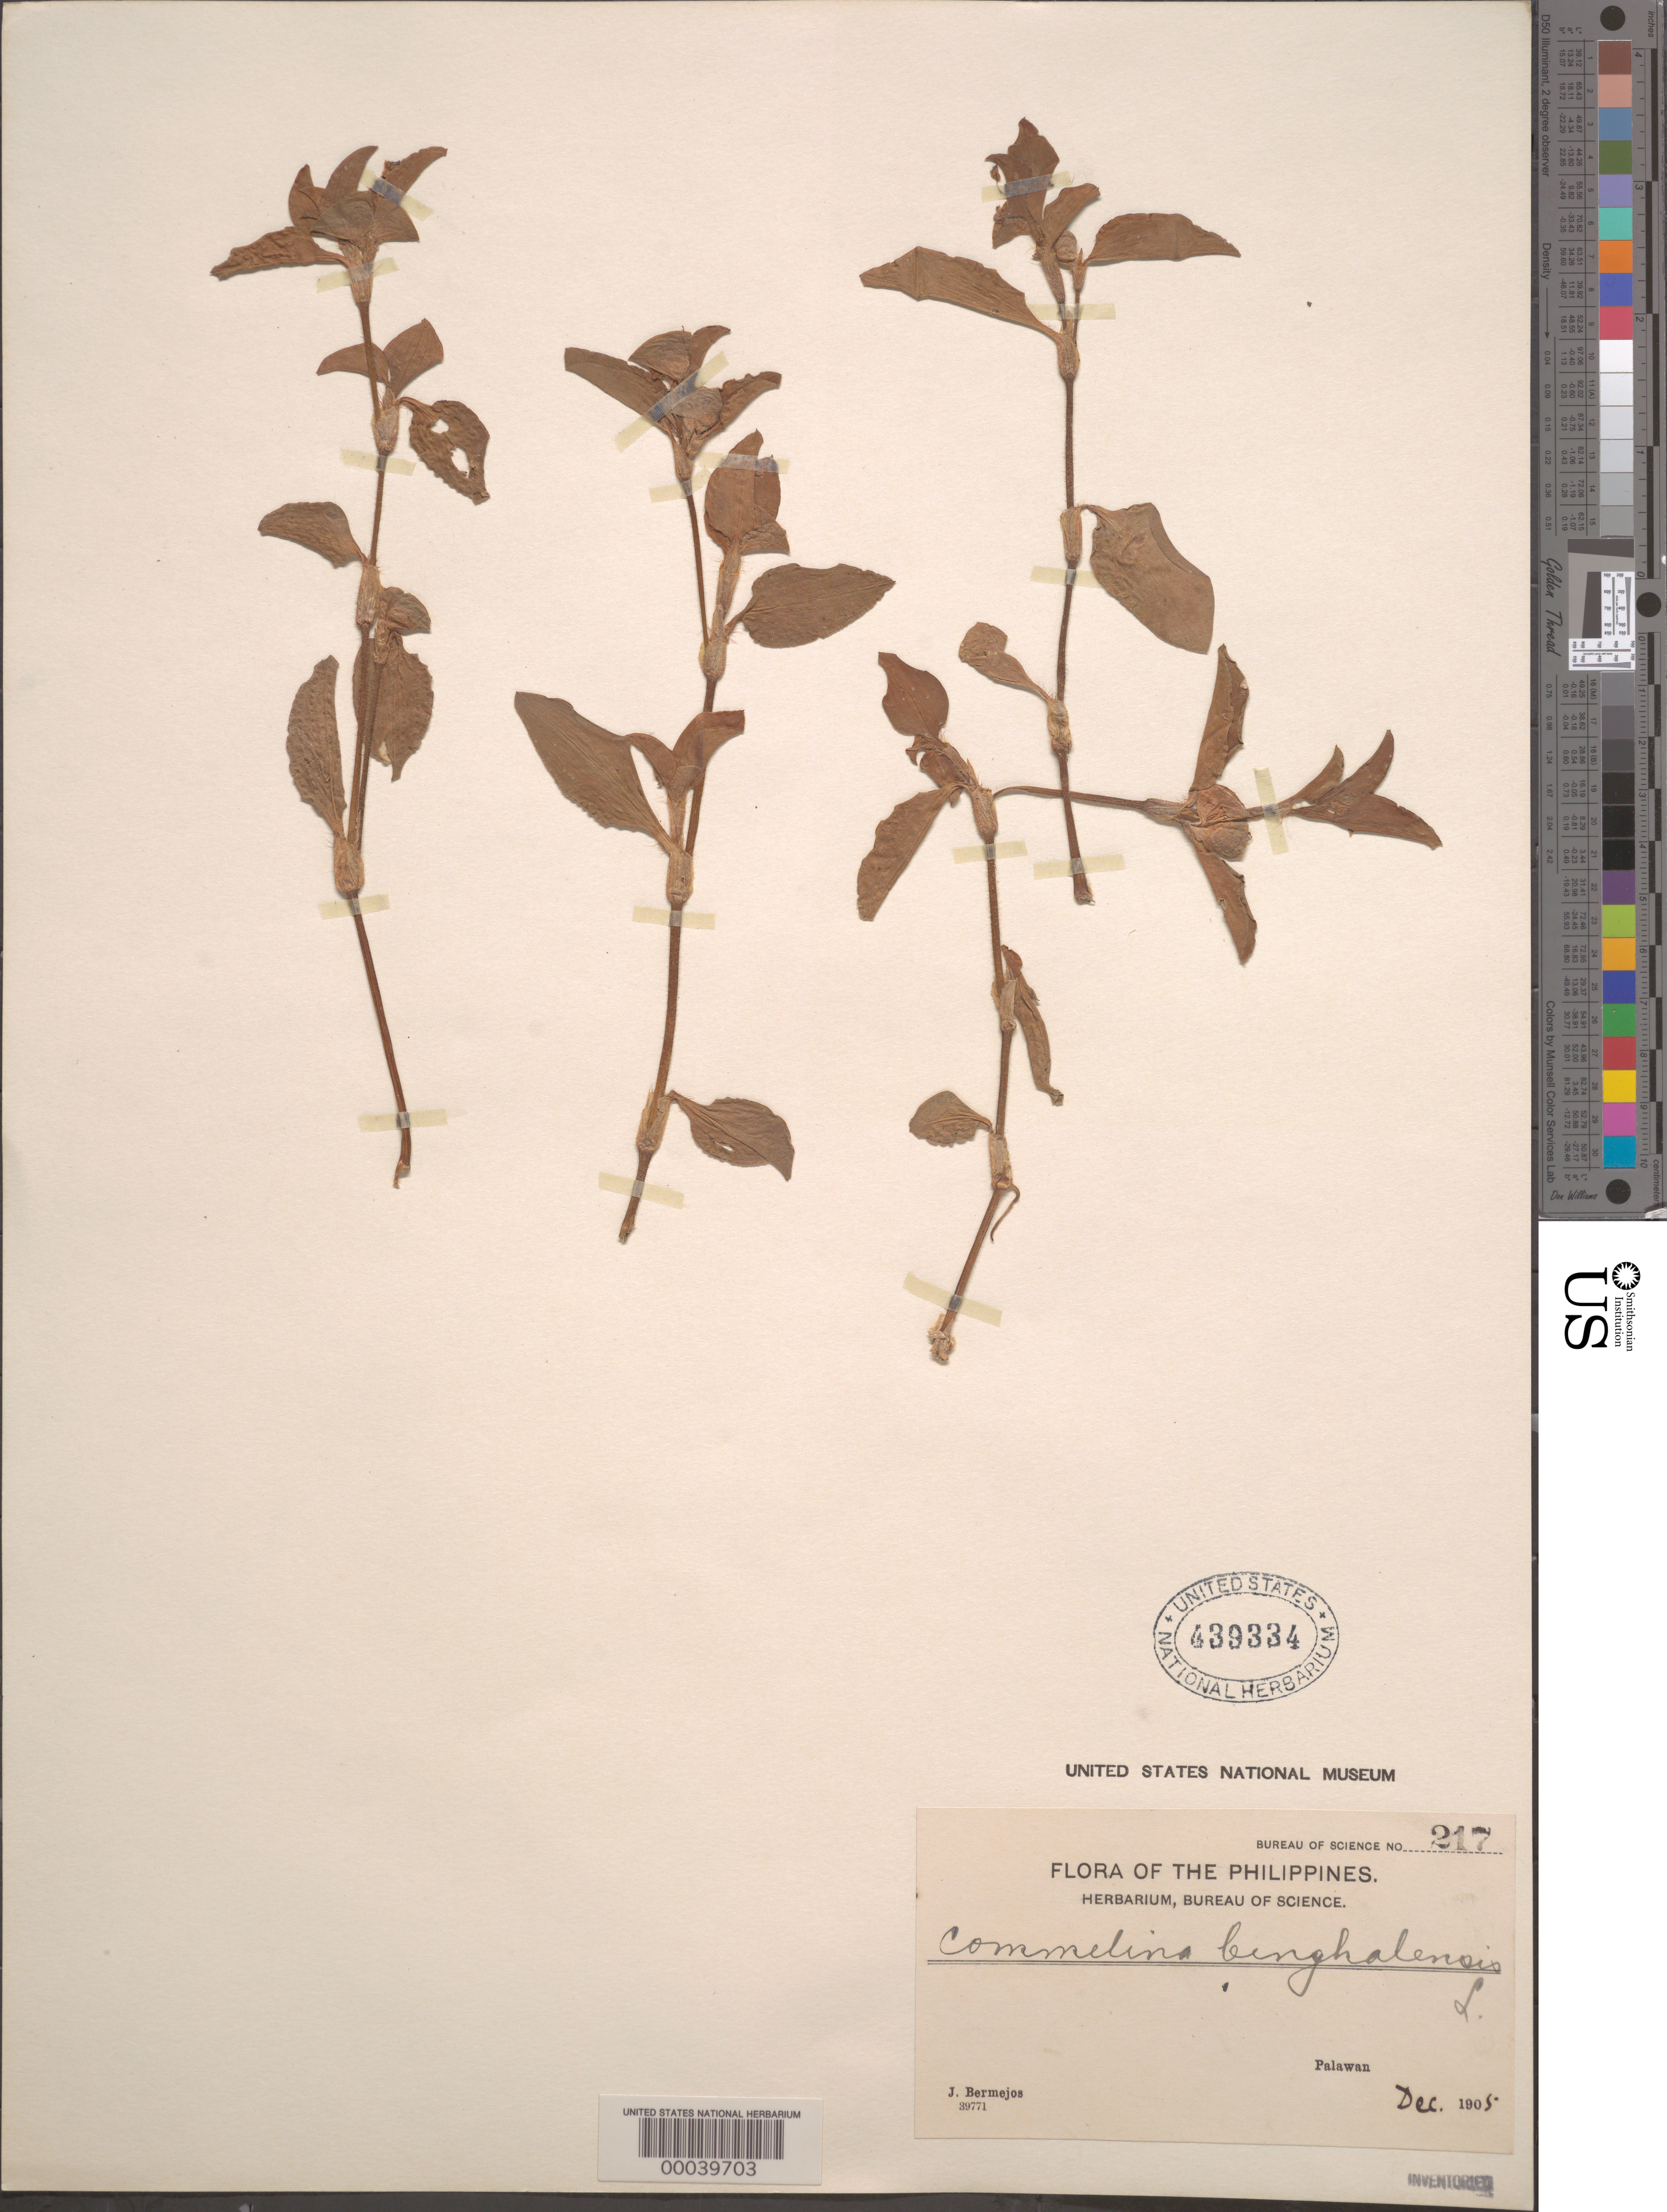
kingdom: Plantae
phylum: Tracheophyta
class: Liliopsida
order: Commelinales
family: Commelinaceae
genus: Commelina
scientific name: Commelina benghalensis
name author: L.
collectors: J. Bermejos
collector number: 217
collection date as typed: Dec 1905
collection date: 1905-12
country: Philippines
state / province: Mimaropa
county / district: Palawan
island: Palawan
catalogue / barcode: US 439334